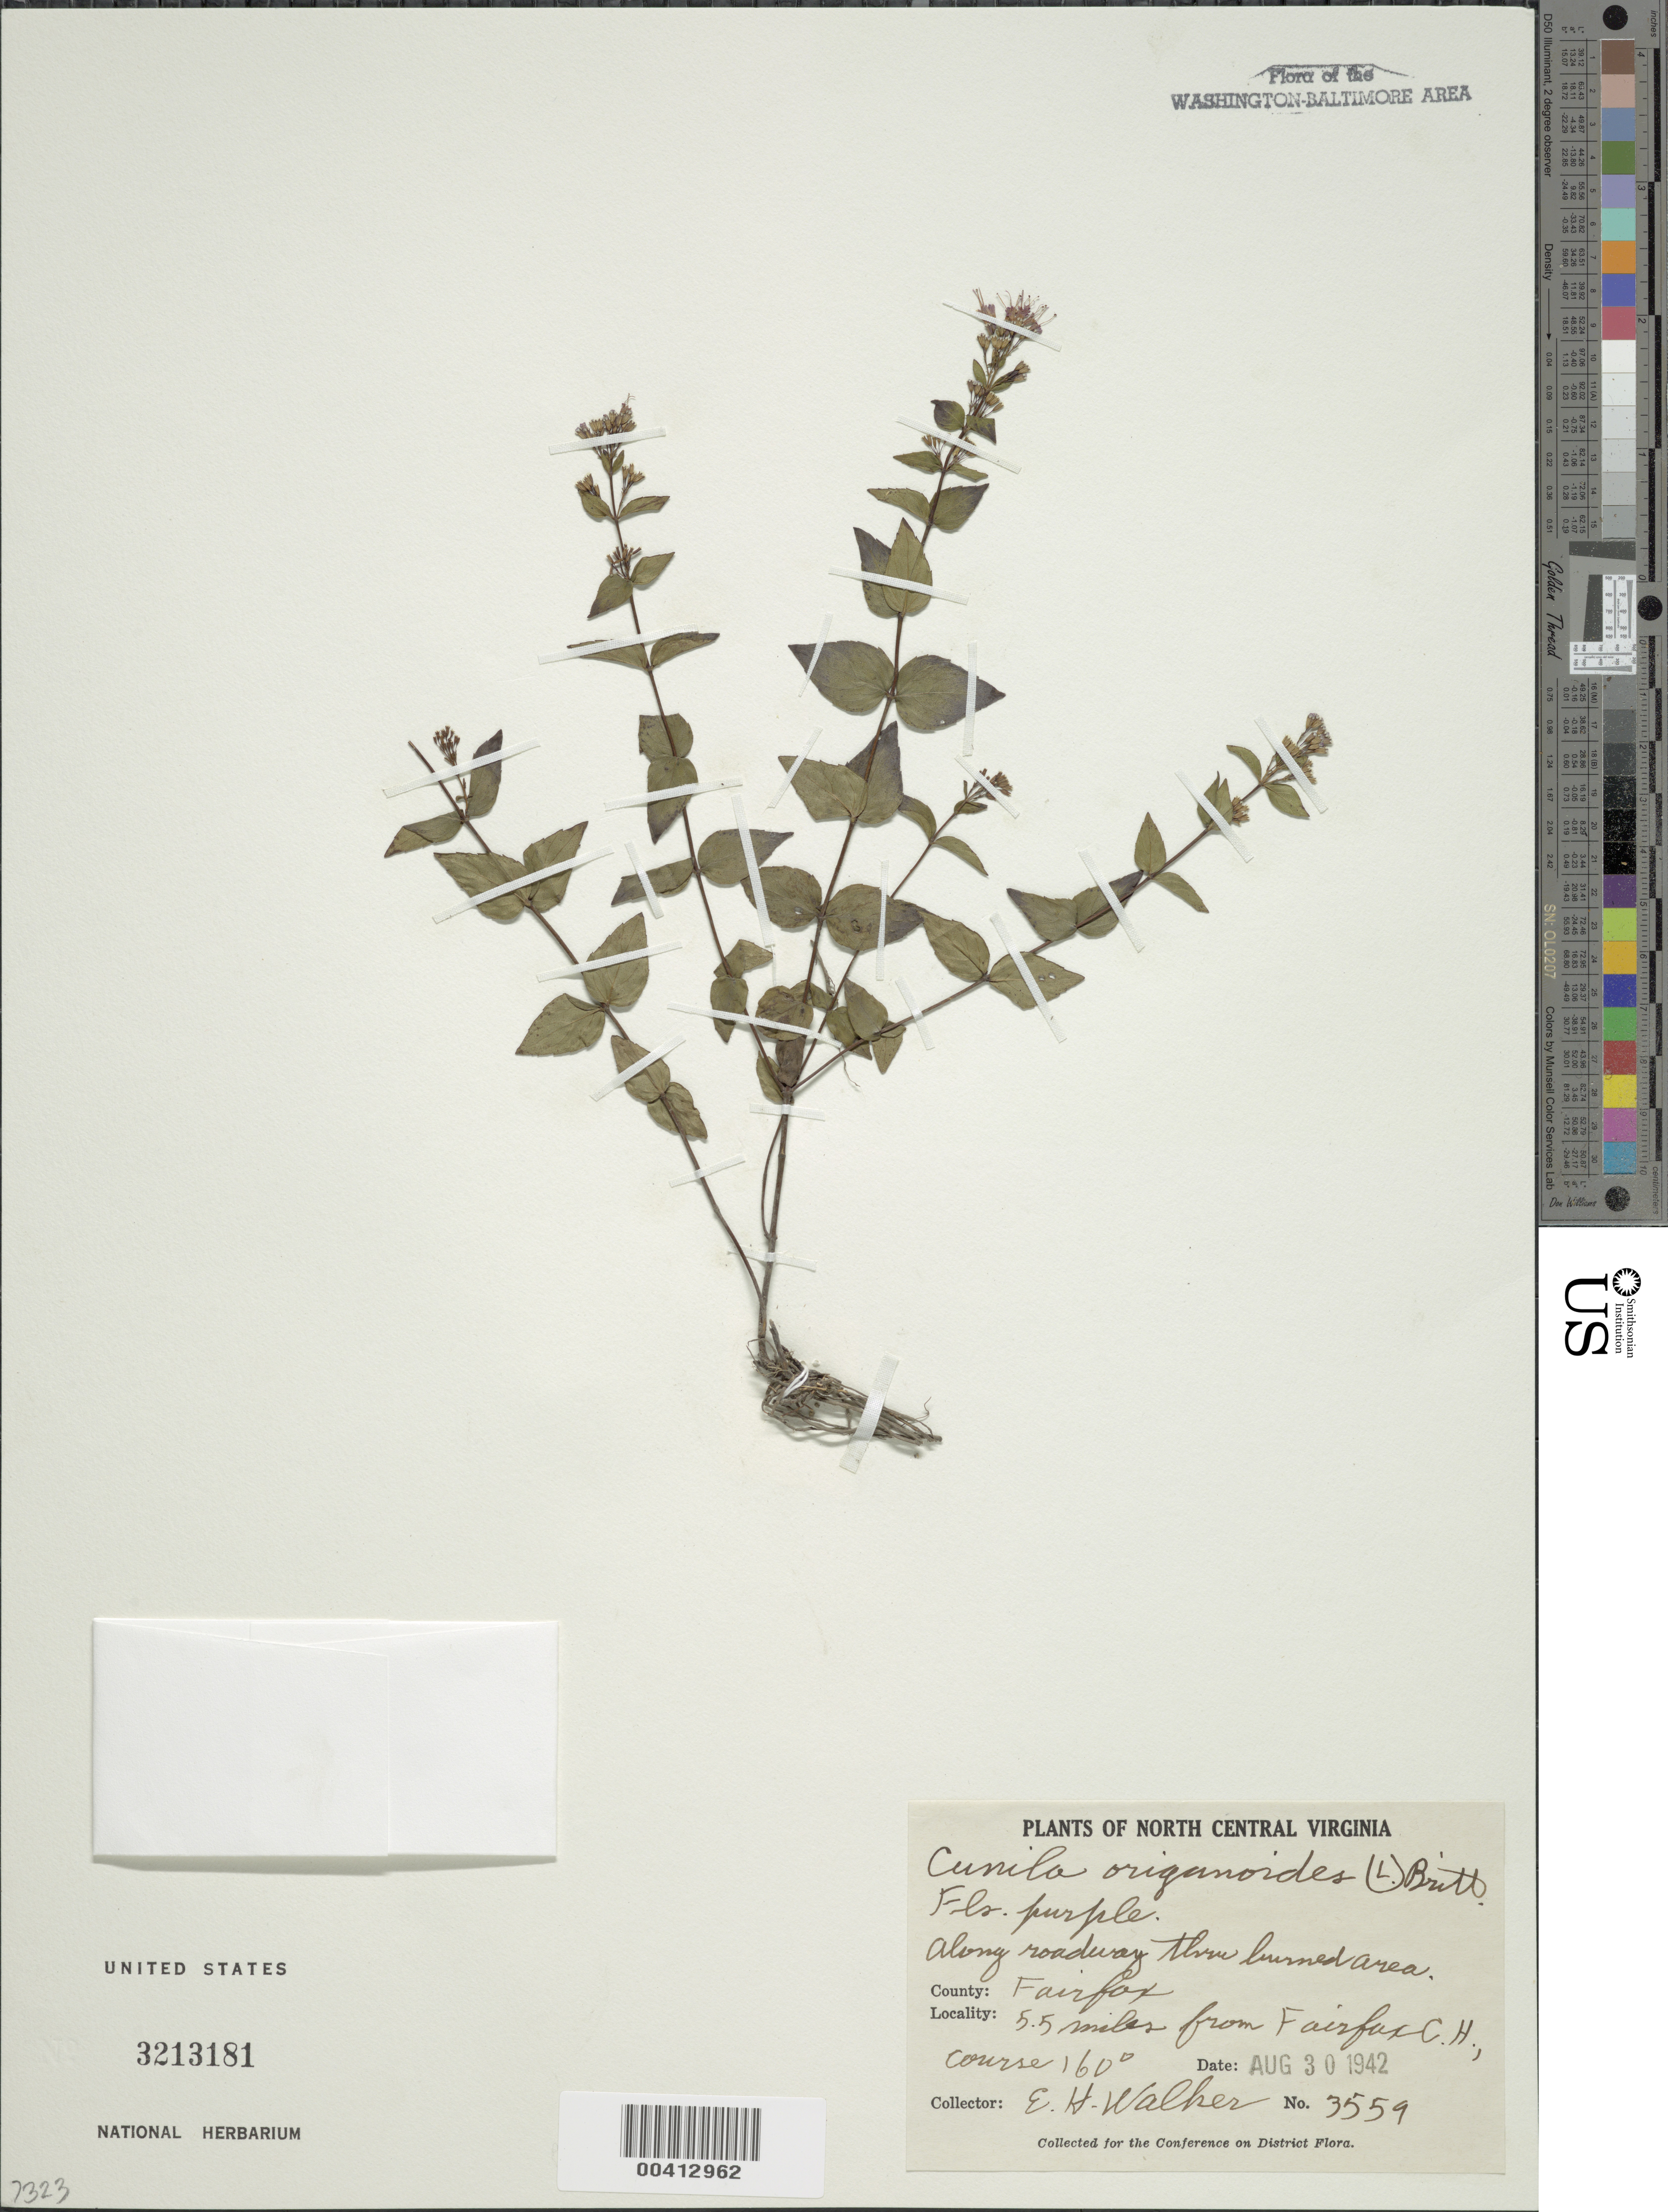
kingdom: Plantae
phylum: Tracheophyta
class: Magnoliopsida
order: Lamiales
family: Lamiaceae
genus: Cunila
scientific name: Cunila origanoides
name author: (L.) Britton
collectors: E. H. Walker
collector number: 3559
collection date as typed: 30 Aug 1942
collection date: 1942-08-30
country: United States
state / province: Virginia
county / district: Fairfax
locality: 5.5 mi. from Fairfax County Courthouse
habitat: Along roadway thru burned area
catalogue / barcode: US 3213181